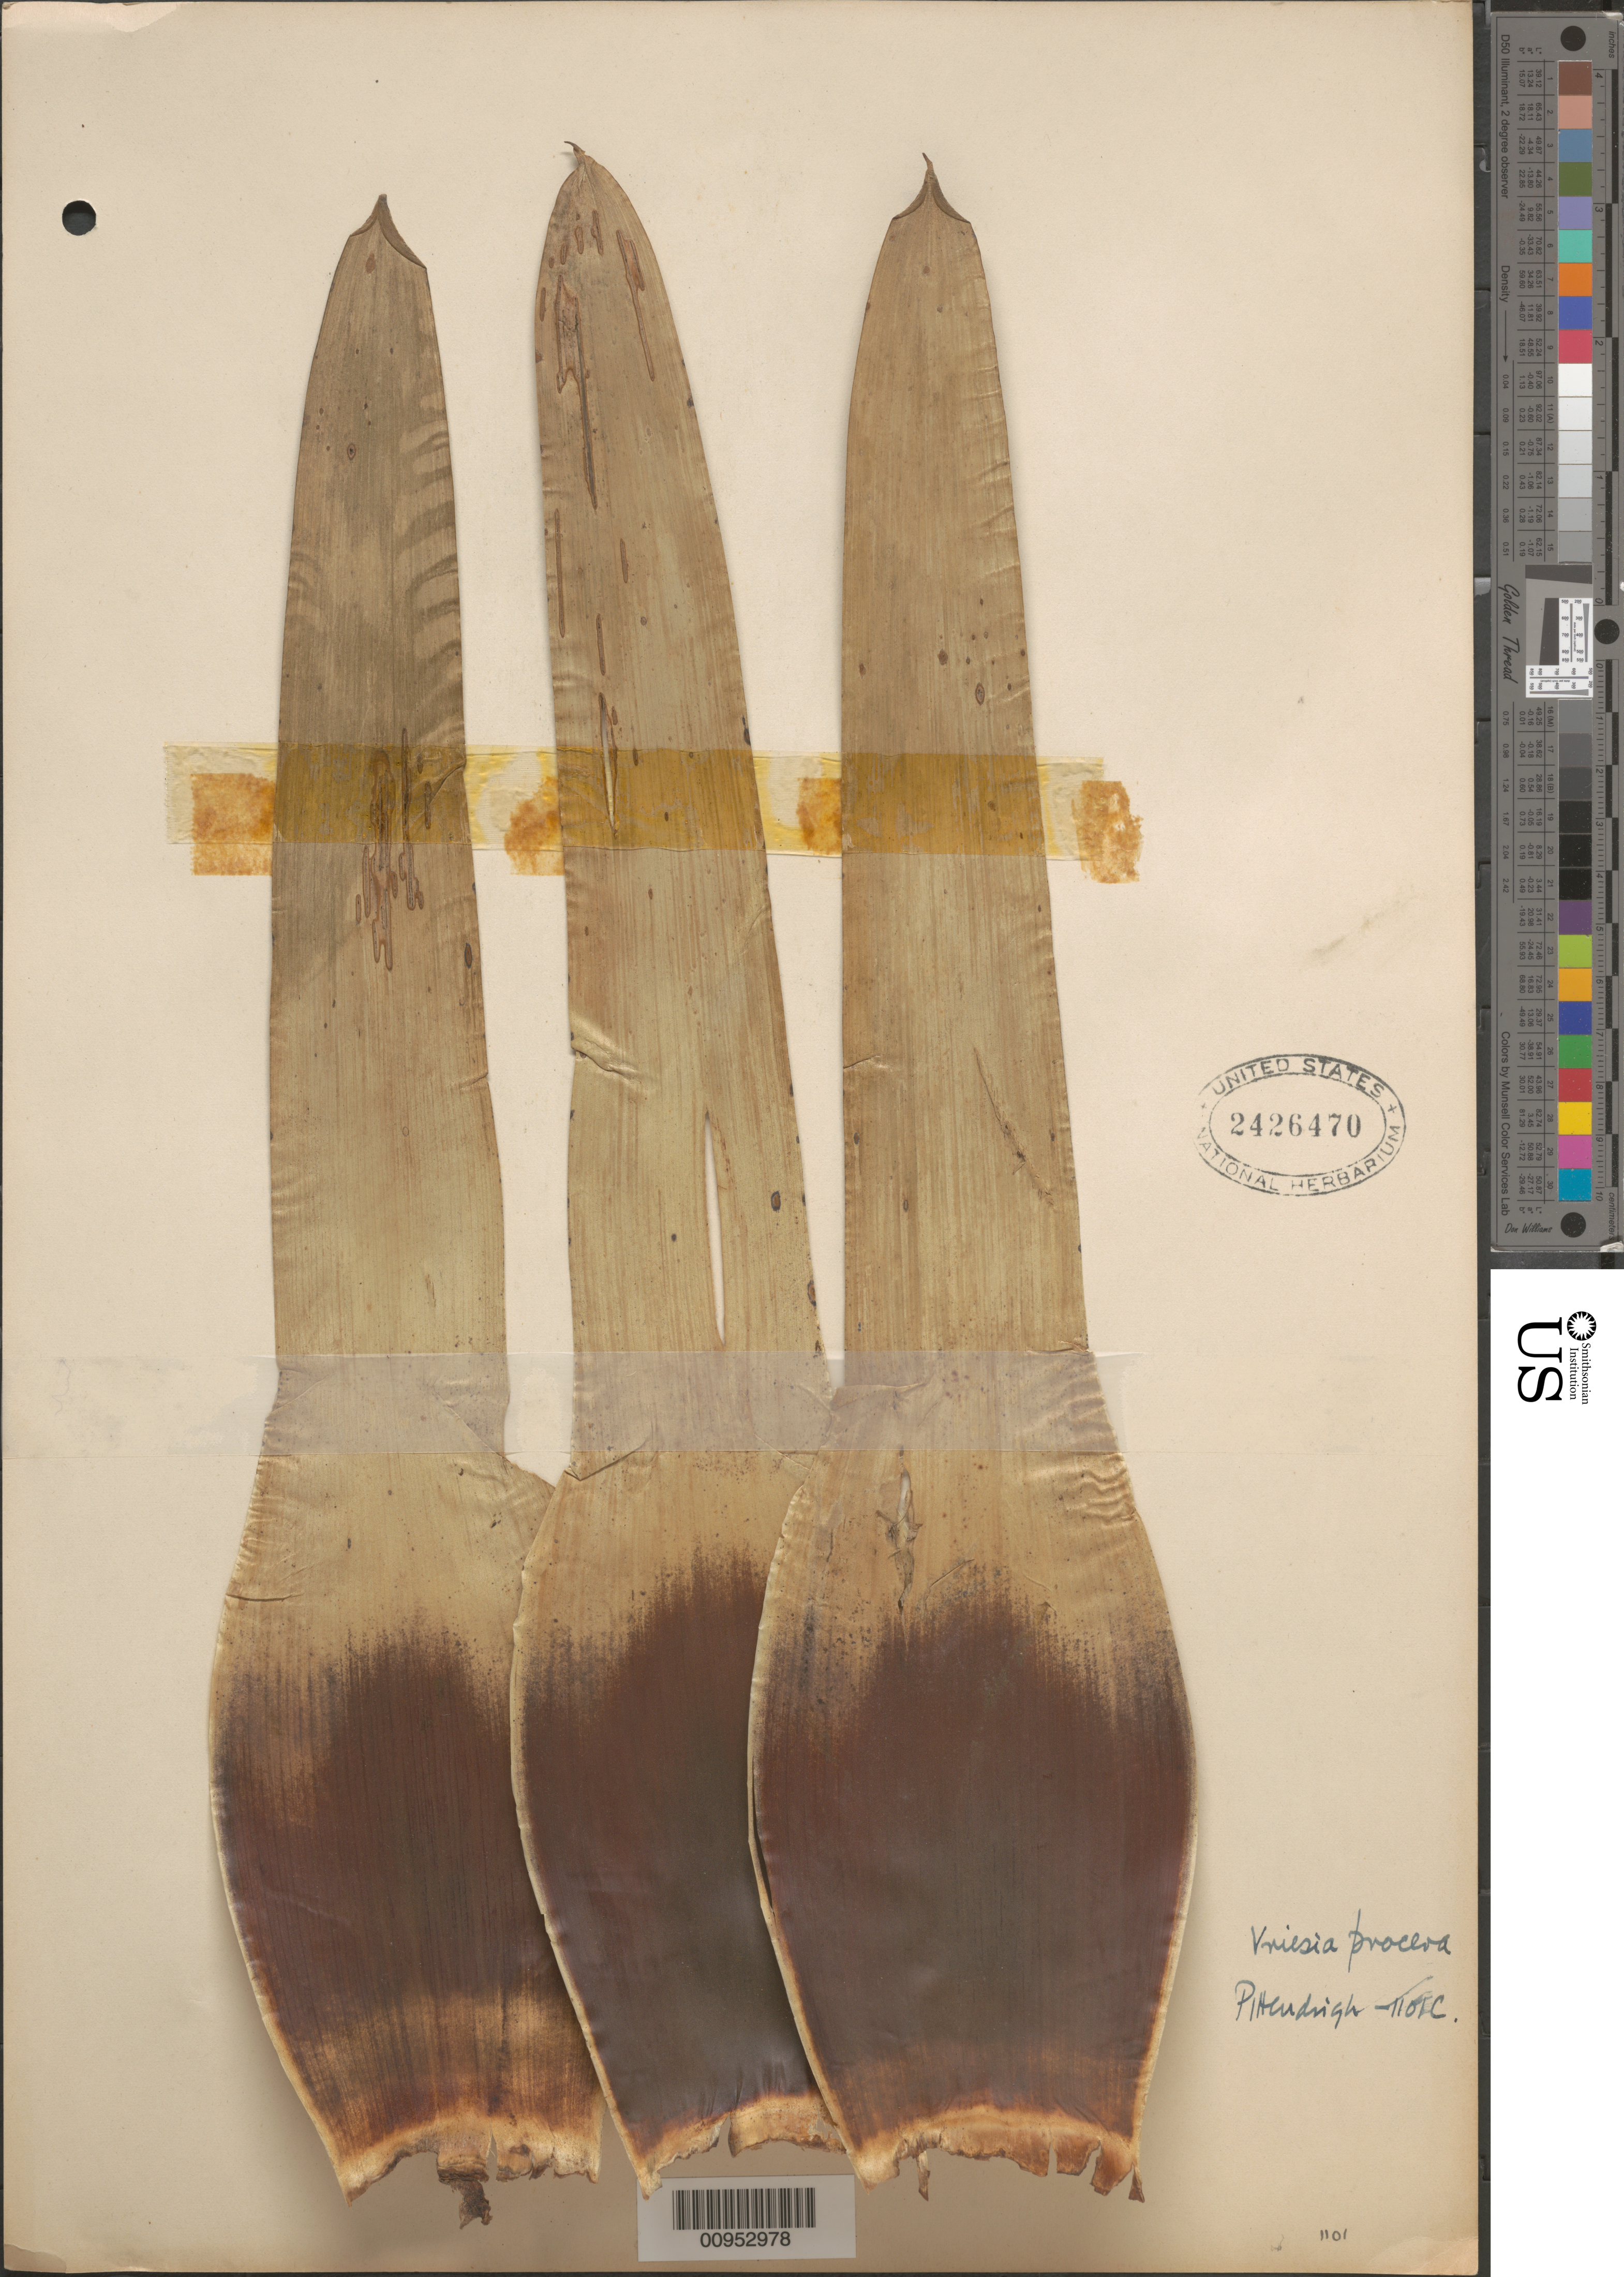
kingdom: Plantae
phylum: Tracheophyta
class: Liliopsida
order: Poales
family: Bromeliaceae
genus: Vriesea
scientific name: Vriesea procera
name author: (Mart. ex Schult. & Schult. f.) Wittm.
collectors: C. S. Pittendrigh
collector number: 1101C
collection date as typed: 1944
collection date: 1944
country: Trinidad and Tobago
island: Trinidad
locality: Tamana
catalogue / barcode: US 2426470